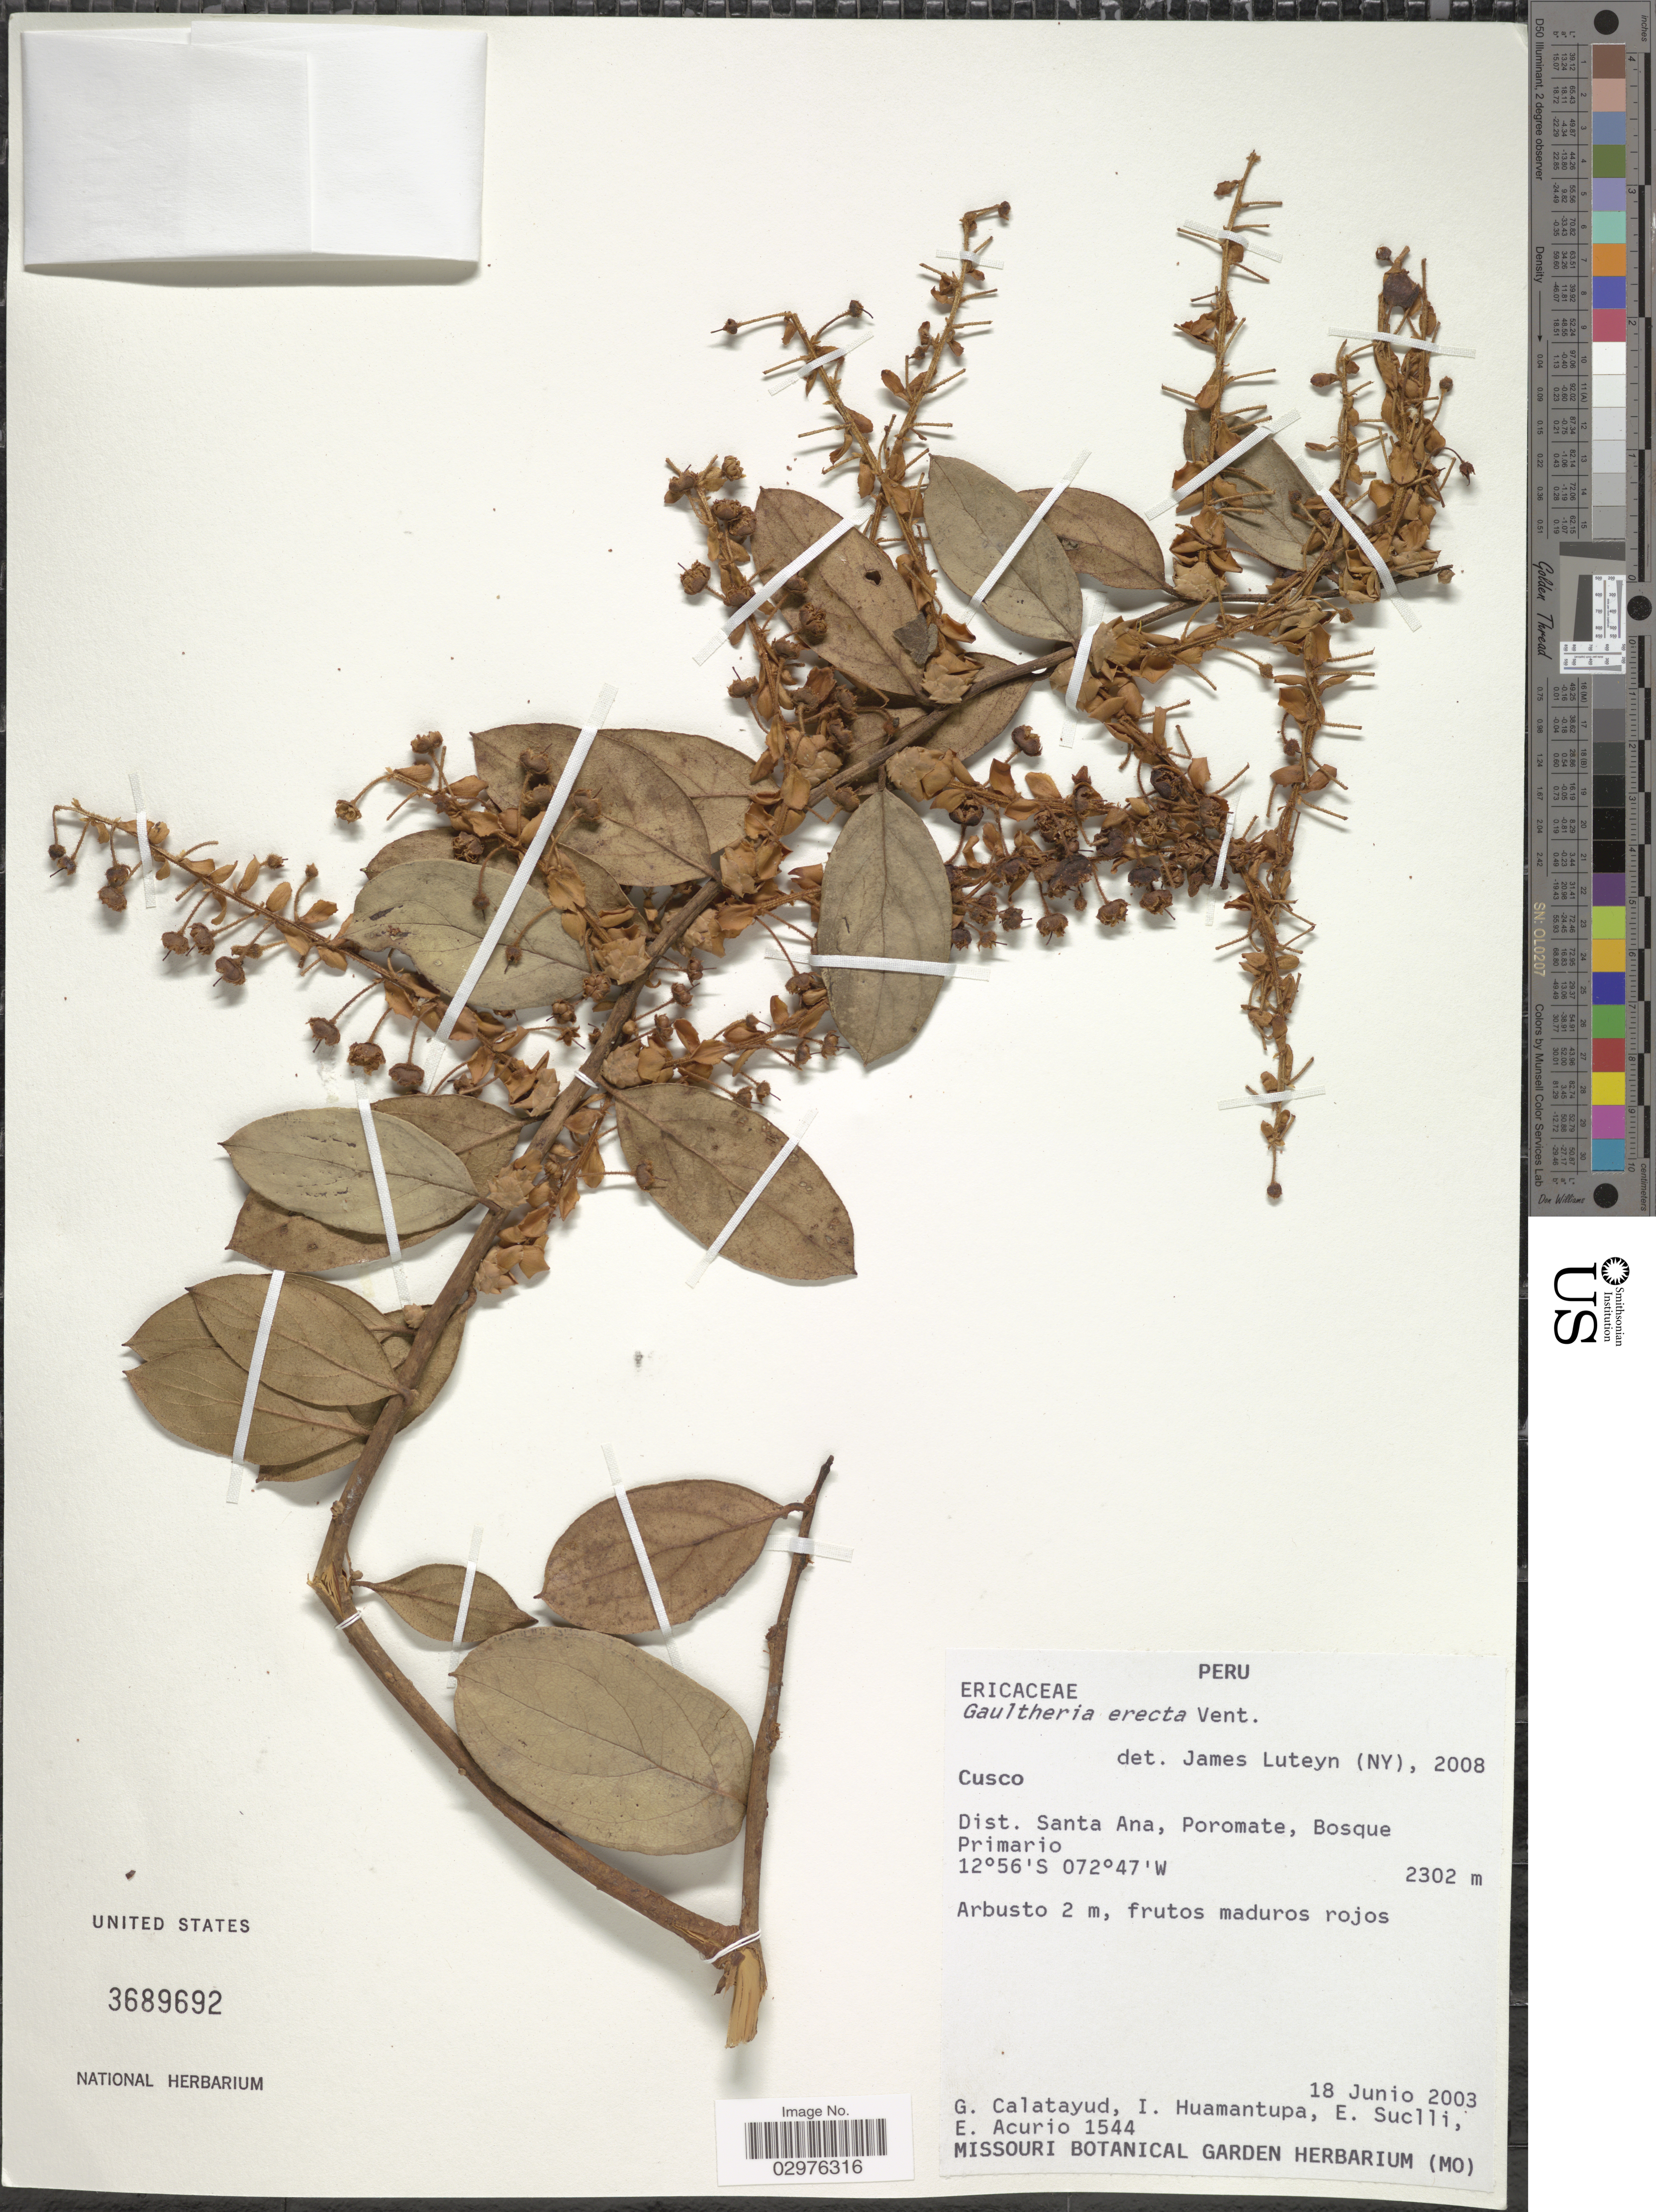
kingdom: Plantae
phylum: Tracheophyta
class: Magnoliopsida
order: Ericales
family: Ericaceae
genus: Gaultheria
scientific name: Gaultheria erecta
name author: Vent.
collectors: G. Calatayud, I. Huamantupa, E. Suclli & E. Acurio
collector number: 1544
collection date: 2003-06-18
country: Peru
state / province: Cusco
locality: Cusco. Dist. Santa Ana, Poromate.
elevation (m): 2302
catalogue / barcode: US 3689692